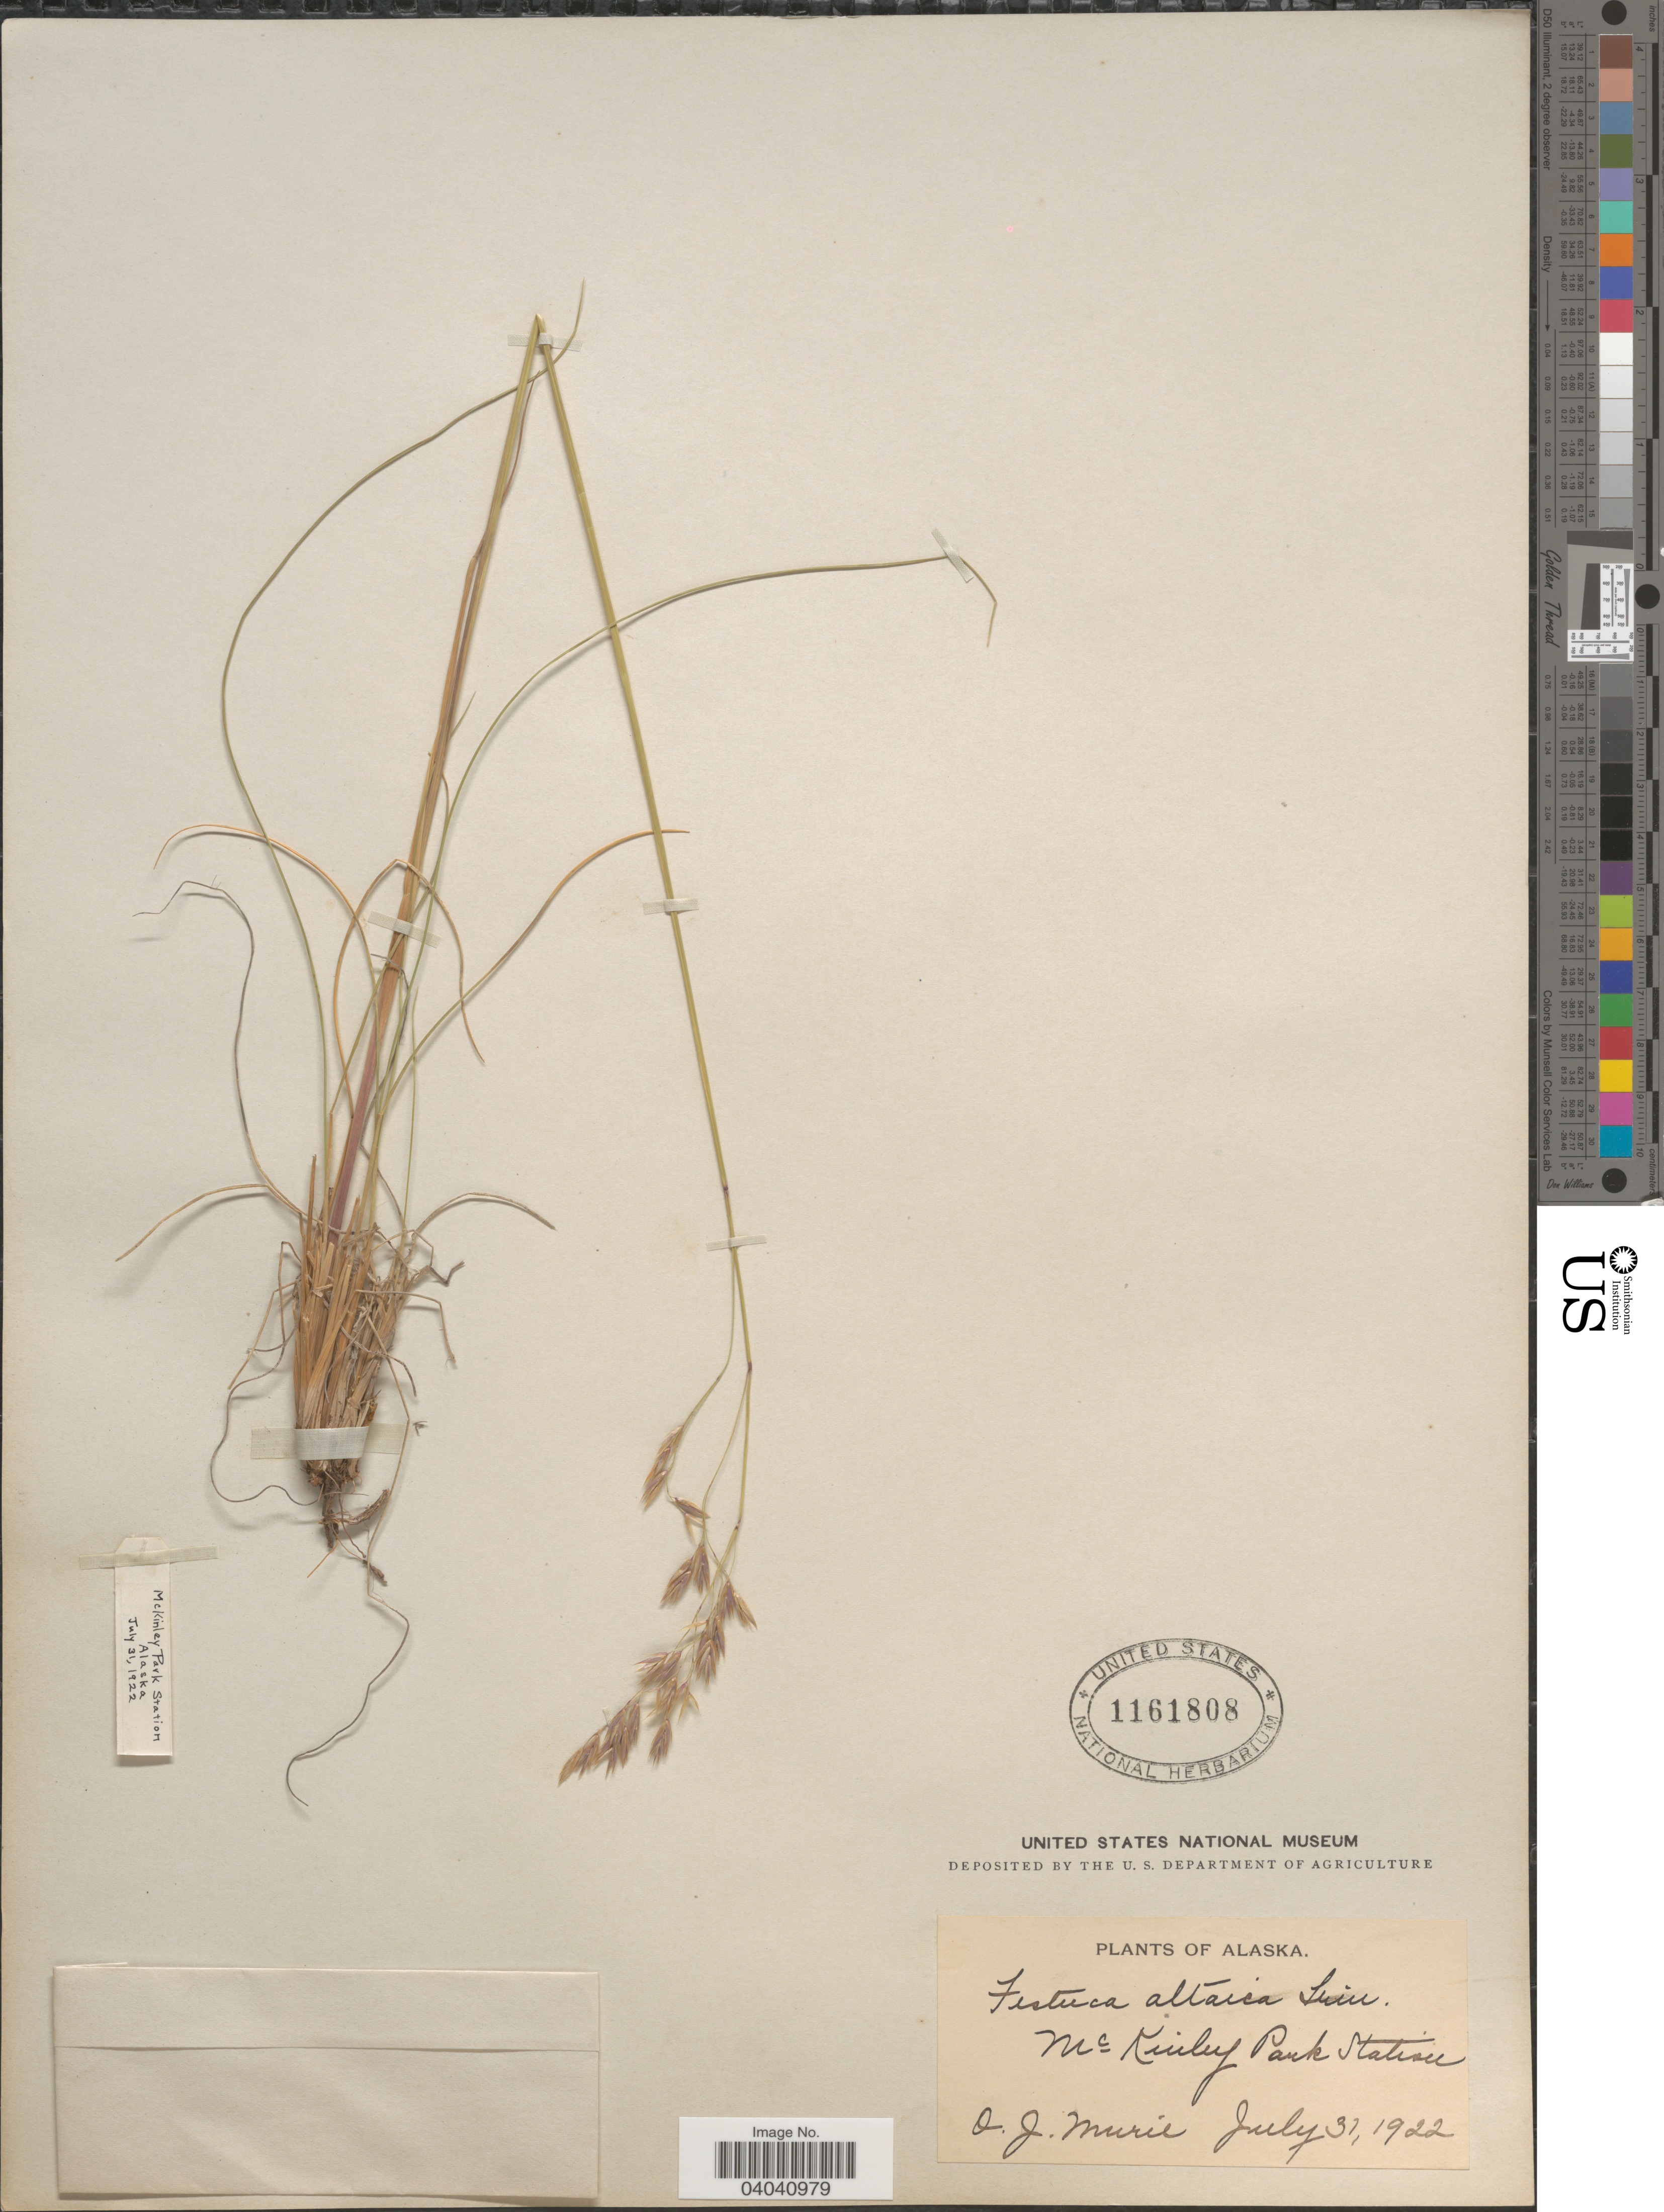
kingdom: Plantae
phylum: Tracheophyta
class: Liliopsida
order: Poales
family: Poaceae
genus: Festuca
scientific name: Festuca altaica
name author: Trin.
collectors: O. Murie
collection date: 1922-07-31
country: United States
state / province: Alaska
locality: McKinley Park Station.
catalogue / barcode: US 1161808